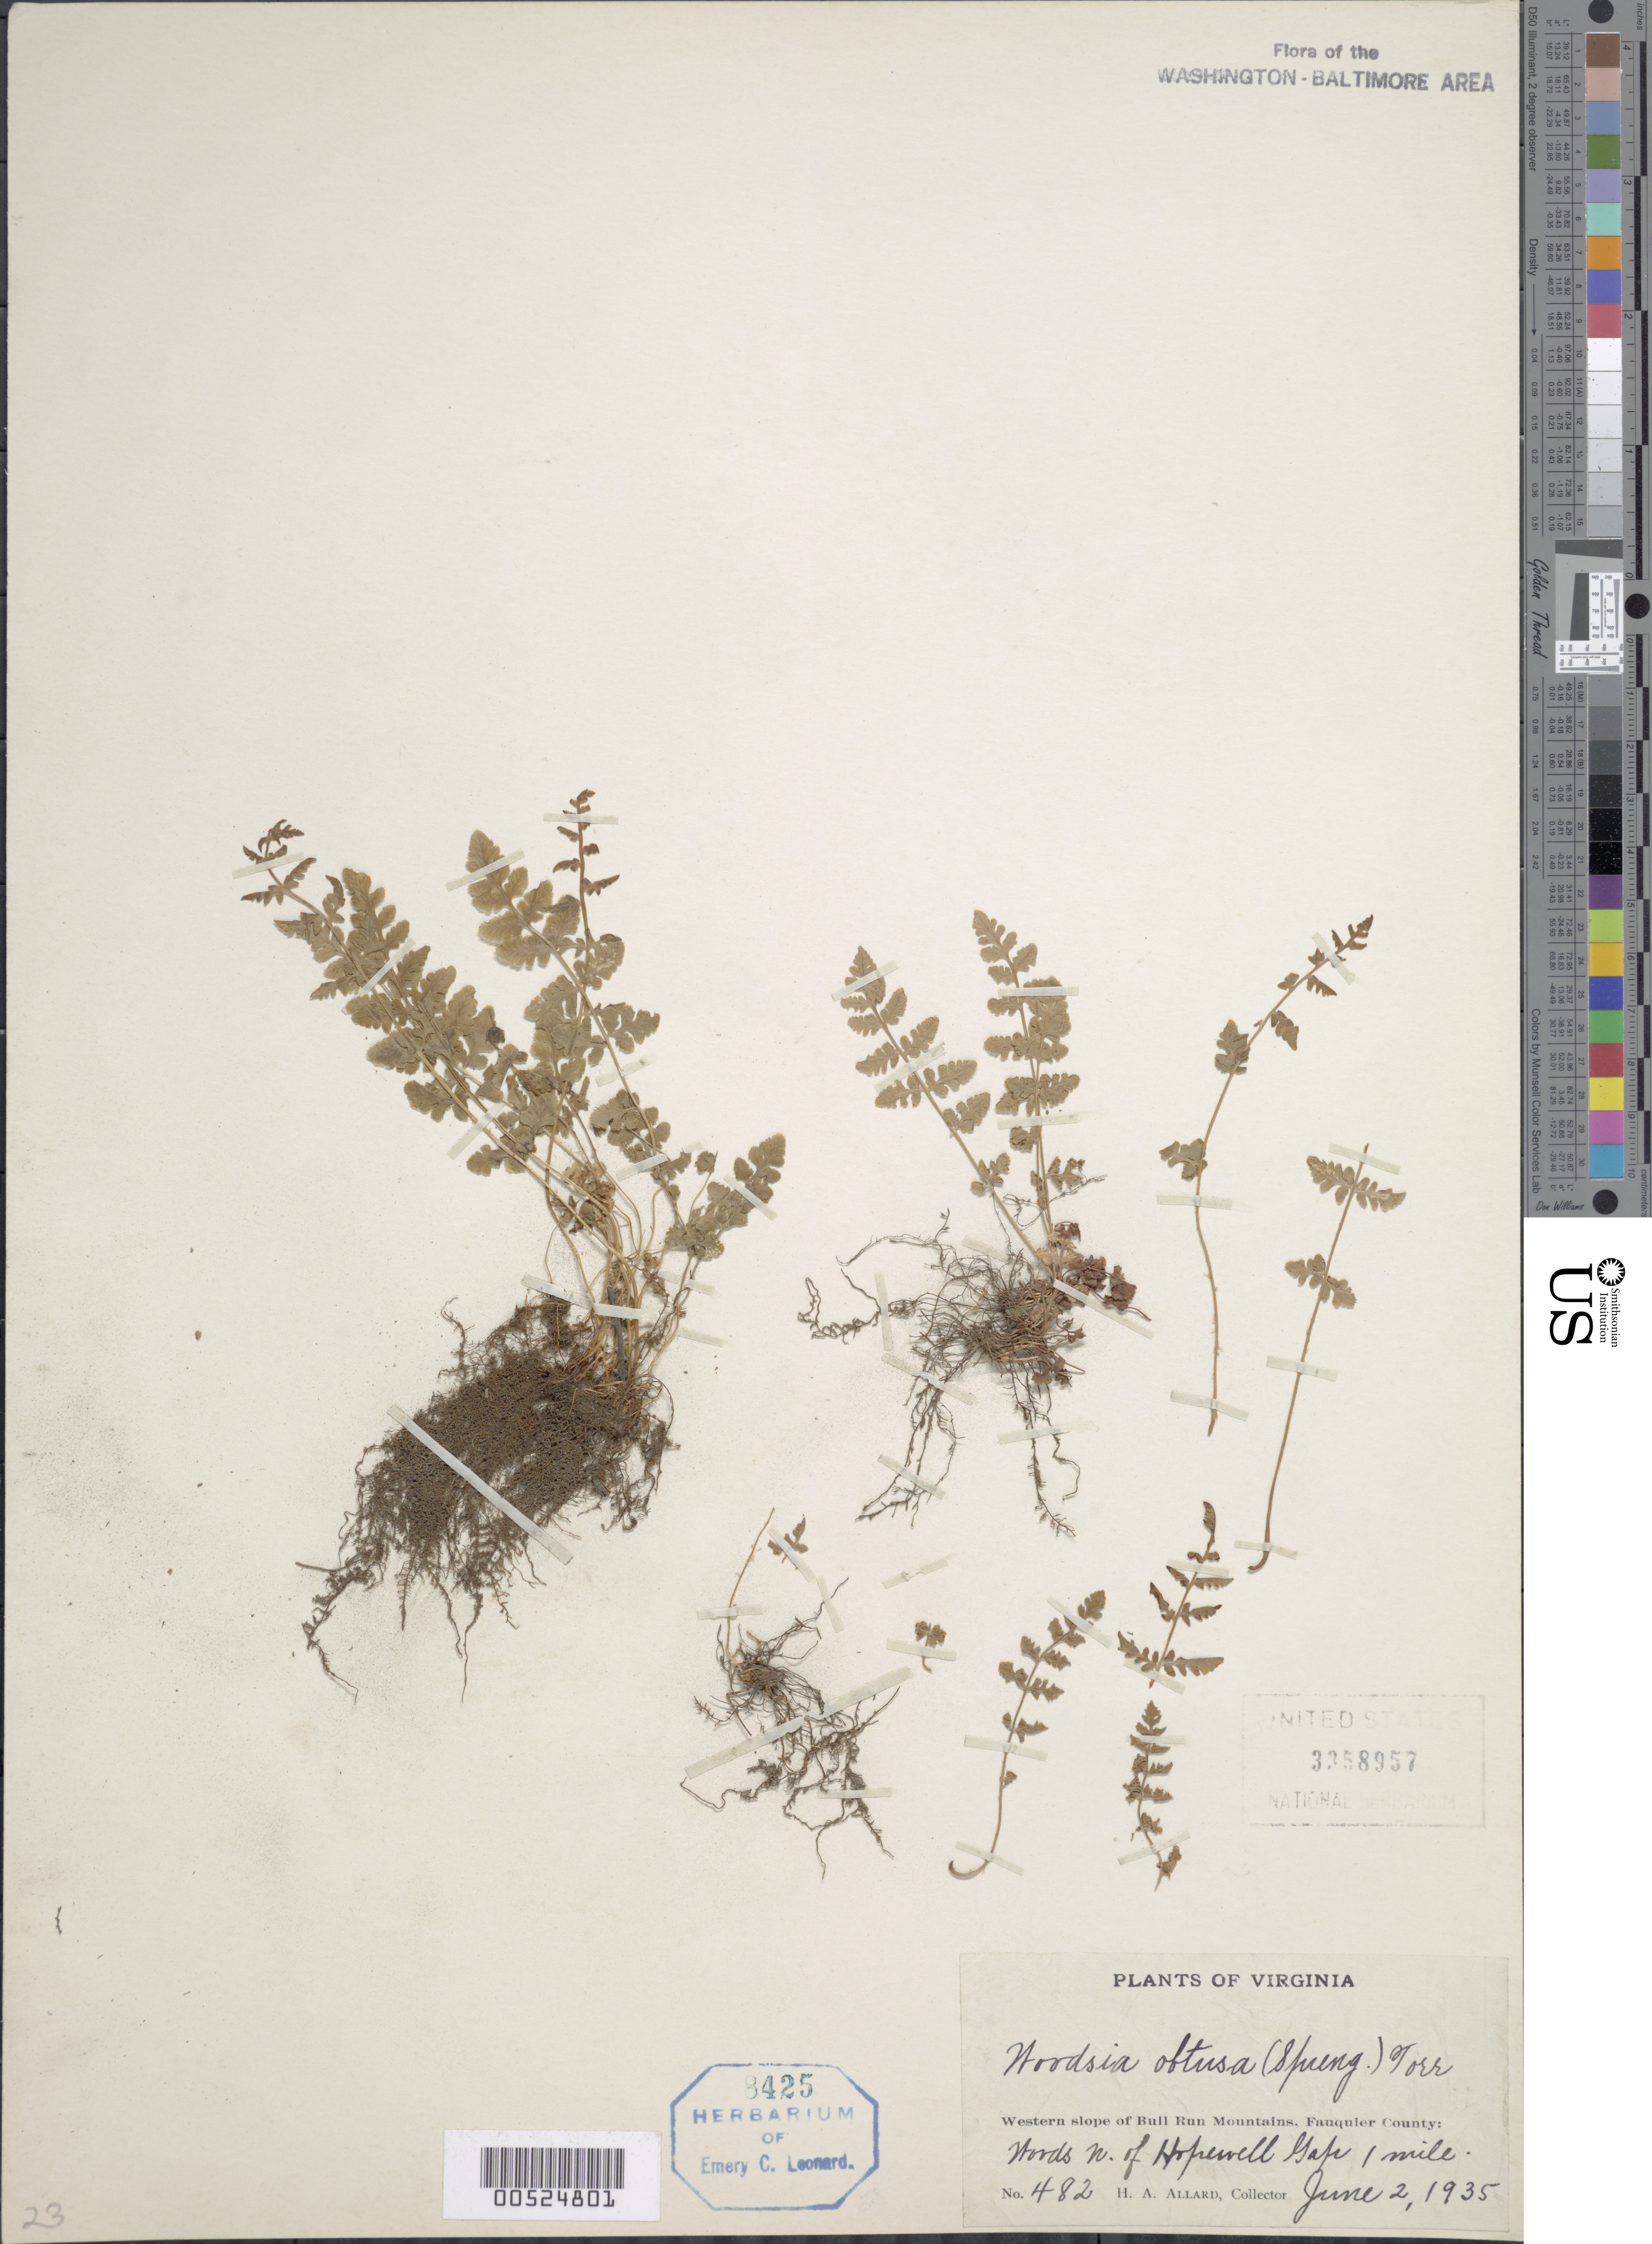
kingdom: Plantae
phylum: Tracheophyta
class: Polypodiopsida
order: Polypodiales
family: Woodsiaceae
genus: Woodsia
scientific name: Woodsia obtusa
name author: (Spreng.) Torr.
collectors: H. A. Allard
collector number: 482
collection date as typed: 02 Jun 1935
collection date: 1935-06-02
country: United States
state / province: Virginia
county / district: Fauquier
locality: Hopewell Gap, 1 mi. of, W slope of Bull Run Mts. Bull Run Mts.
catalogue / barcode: US 3358957